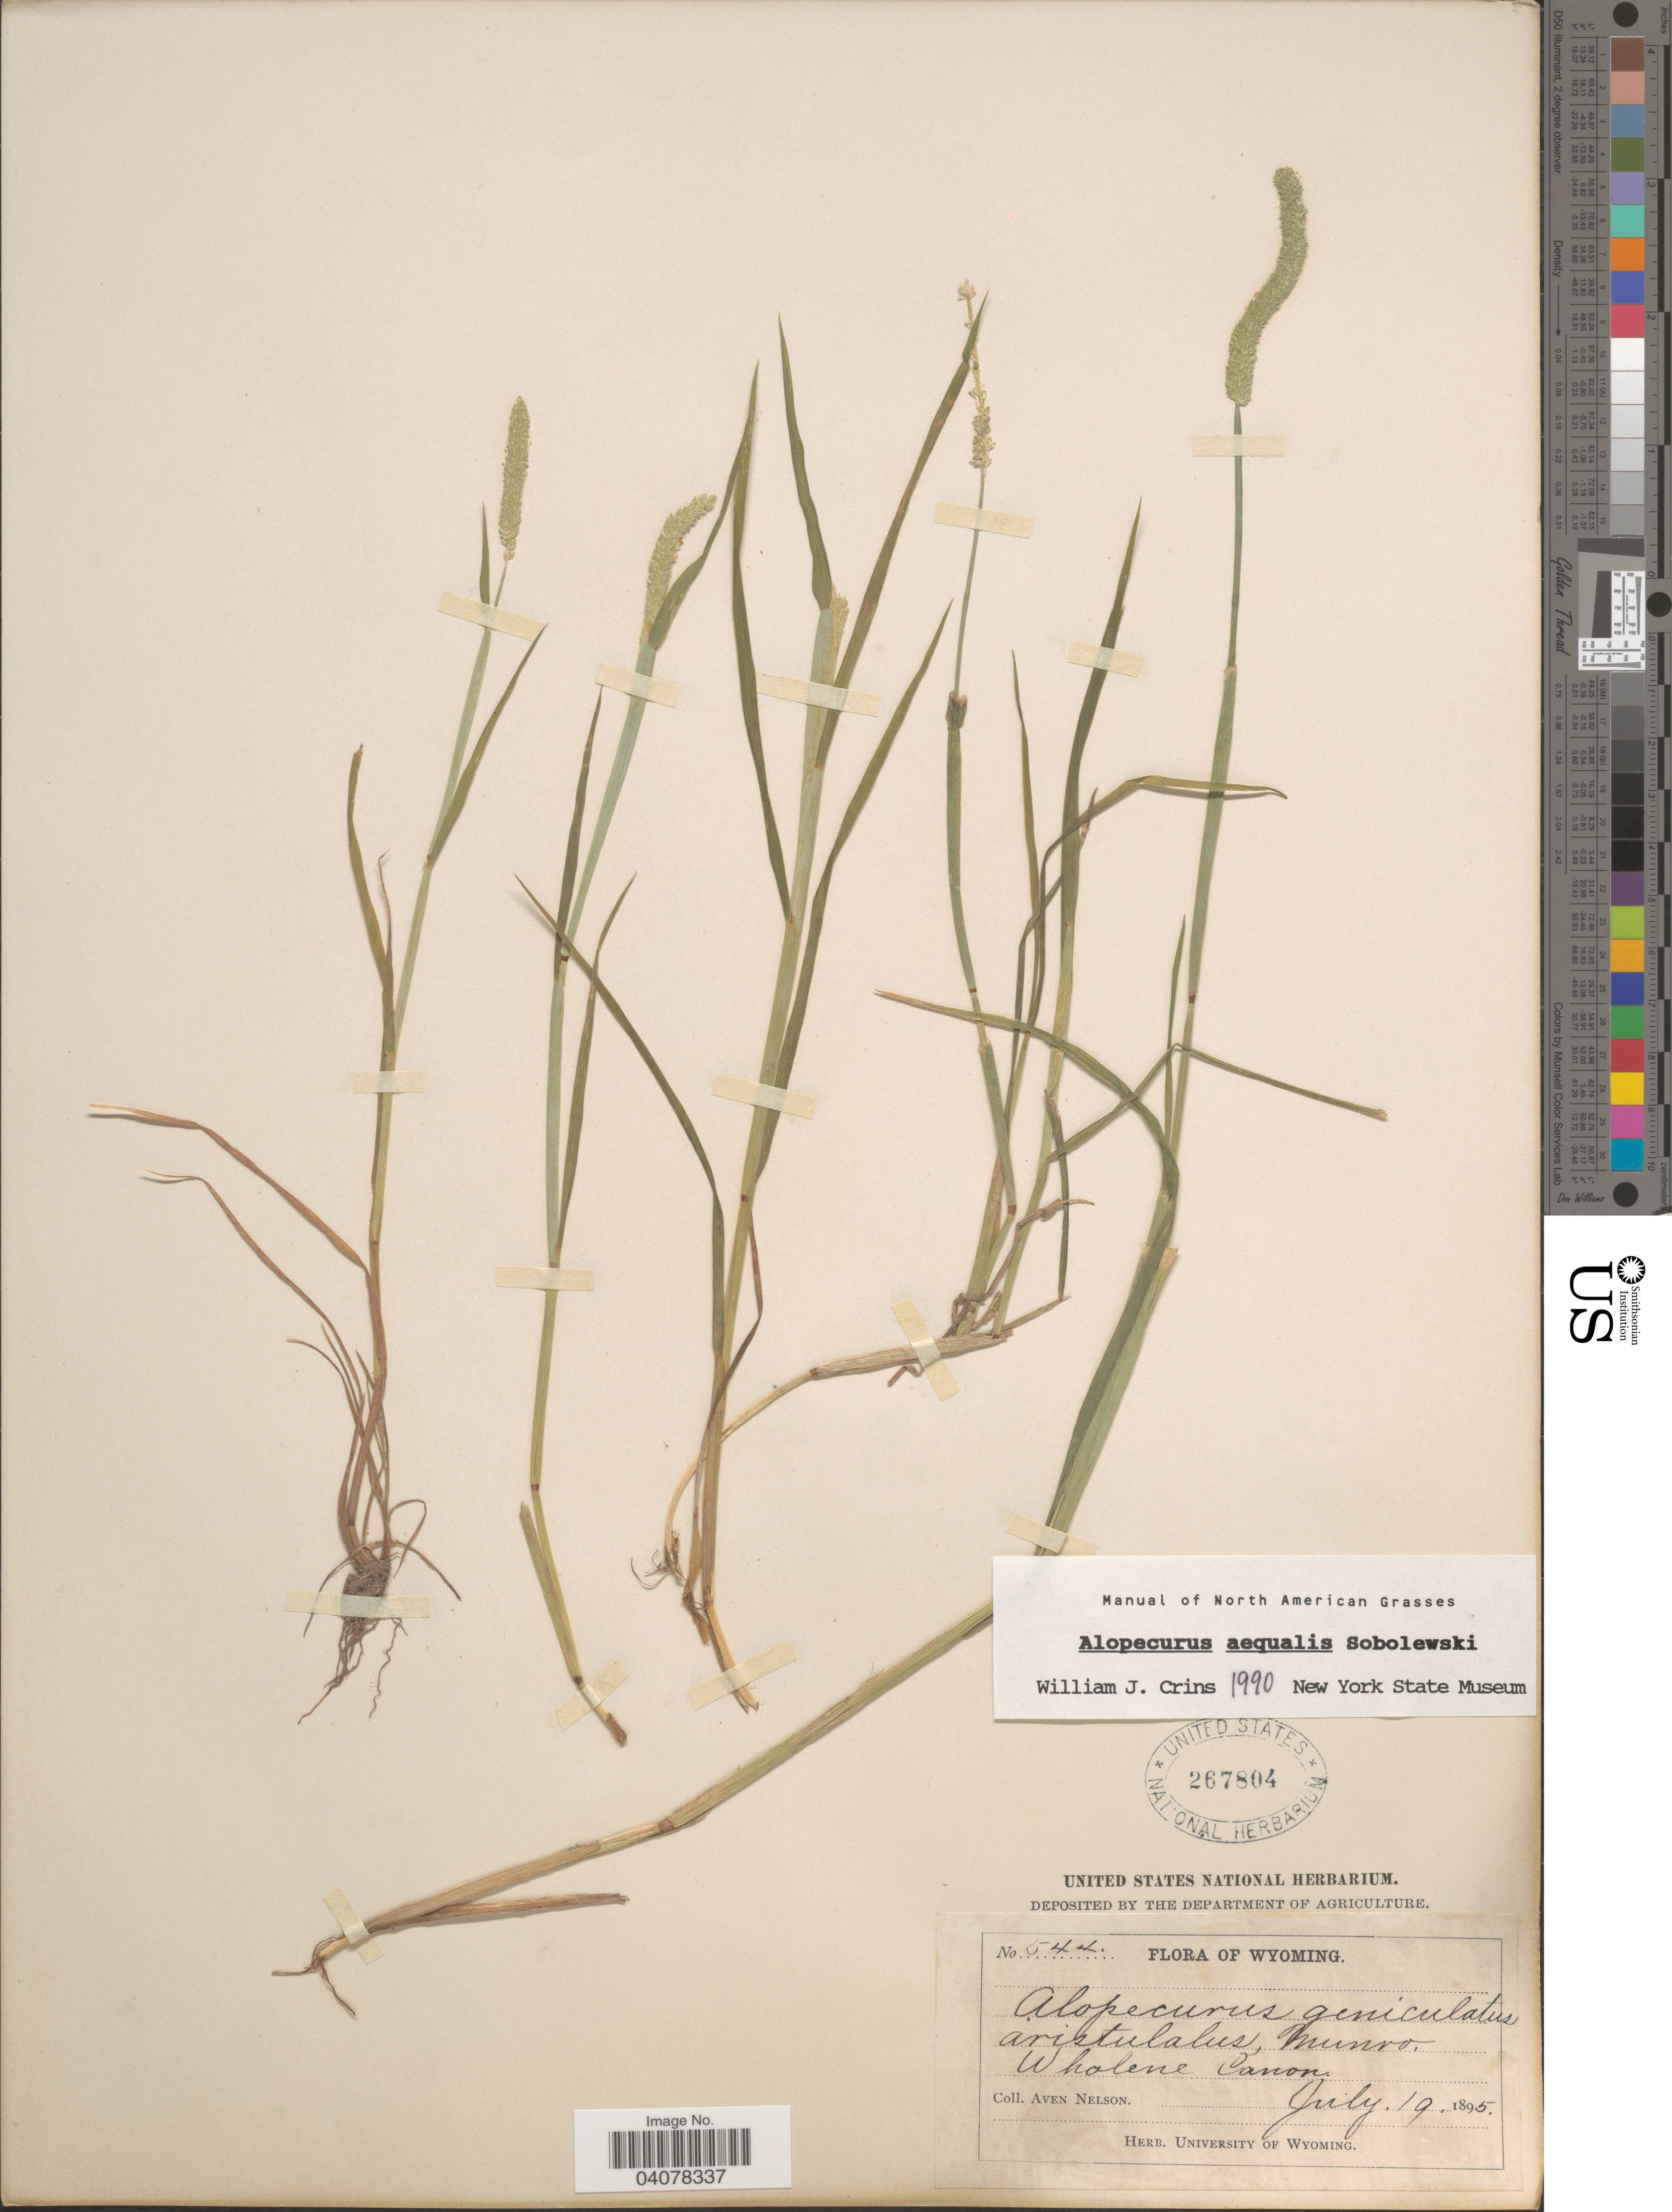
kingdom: Plantae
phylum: Tracheophyta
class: Liliopsida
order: Poales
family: Poaceae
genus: Alopecurus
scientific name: Alopecurus aequalis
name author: Sobol.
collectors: A. Nelson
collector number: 544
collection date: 1895-07-19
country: United States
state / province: Wyoming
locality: Wholene Canon.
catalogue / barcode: US 267804